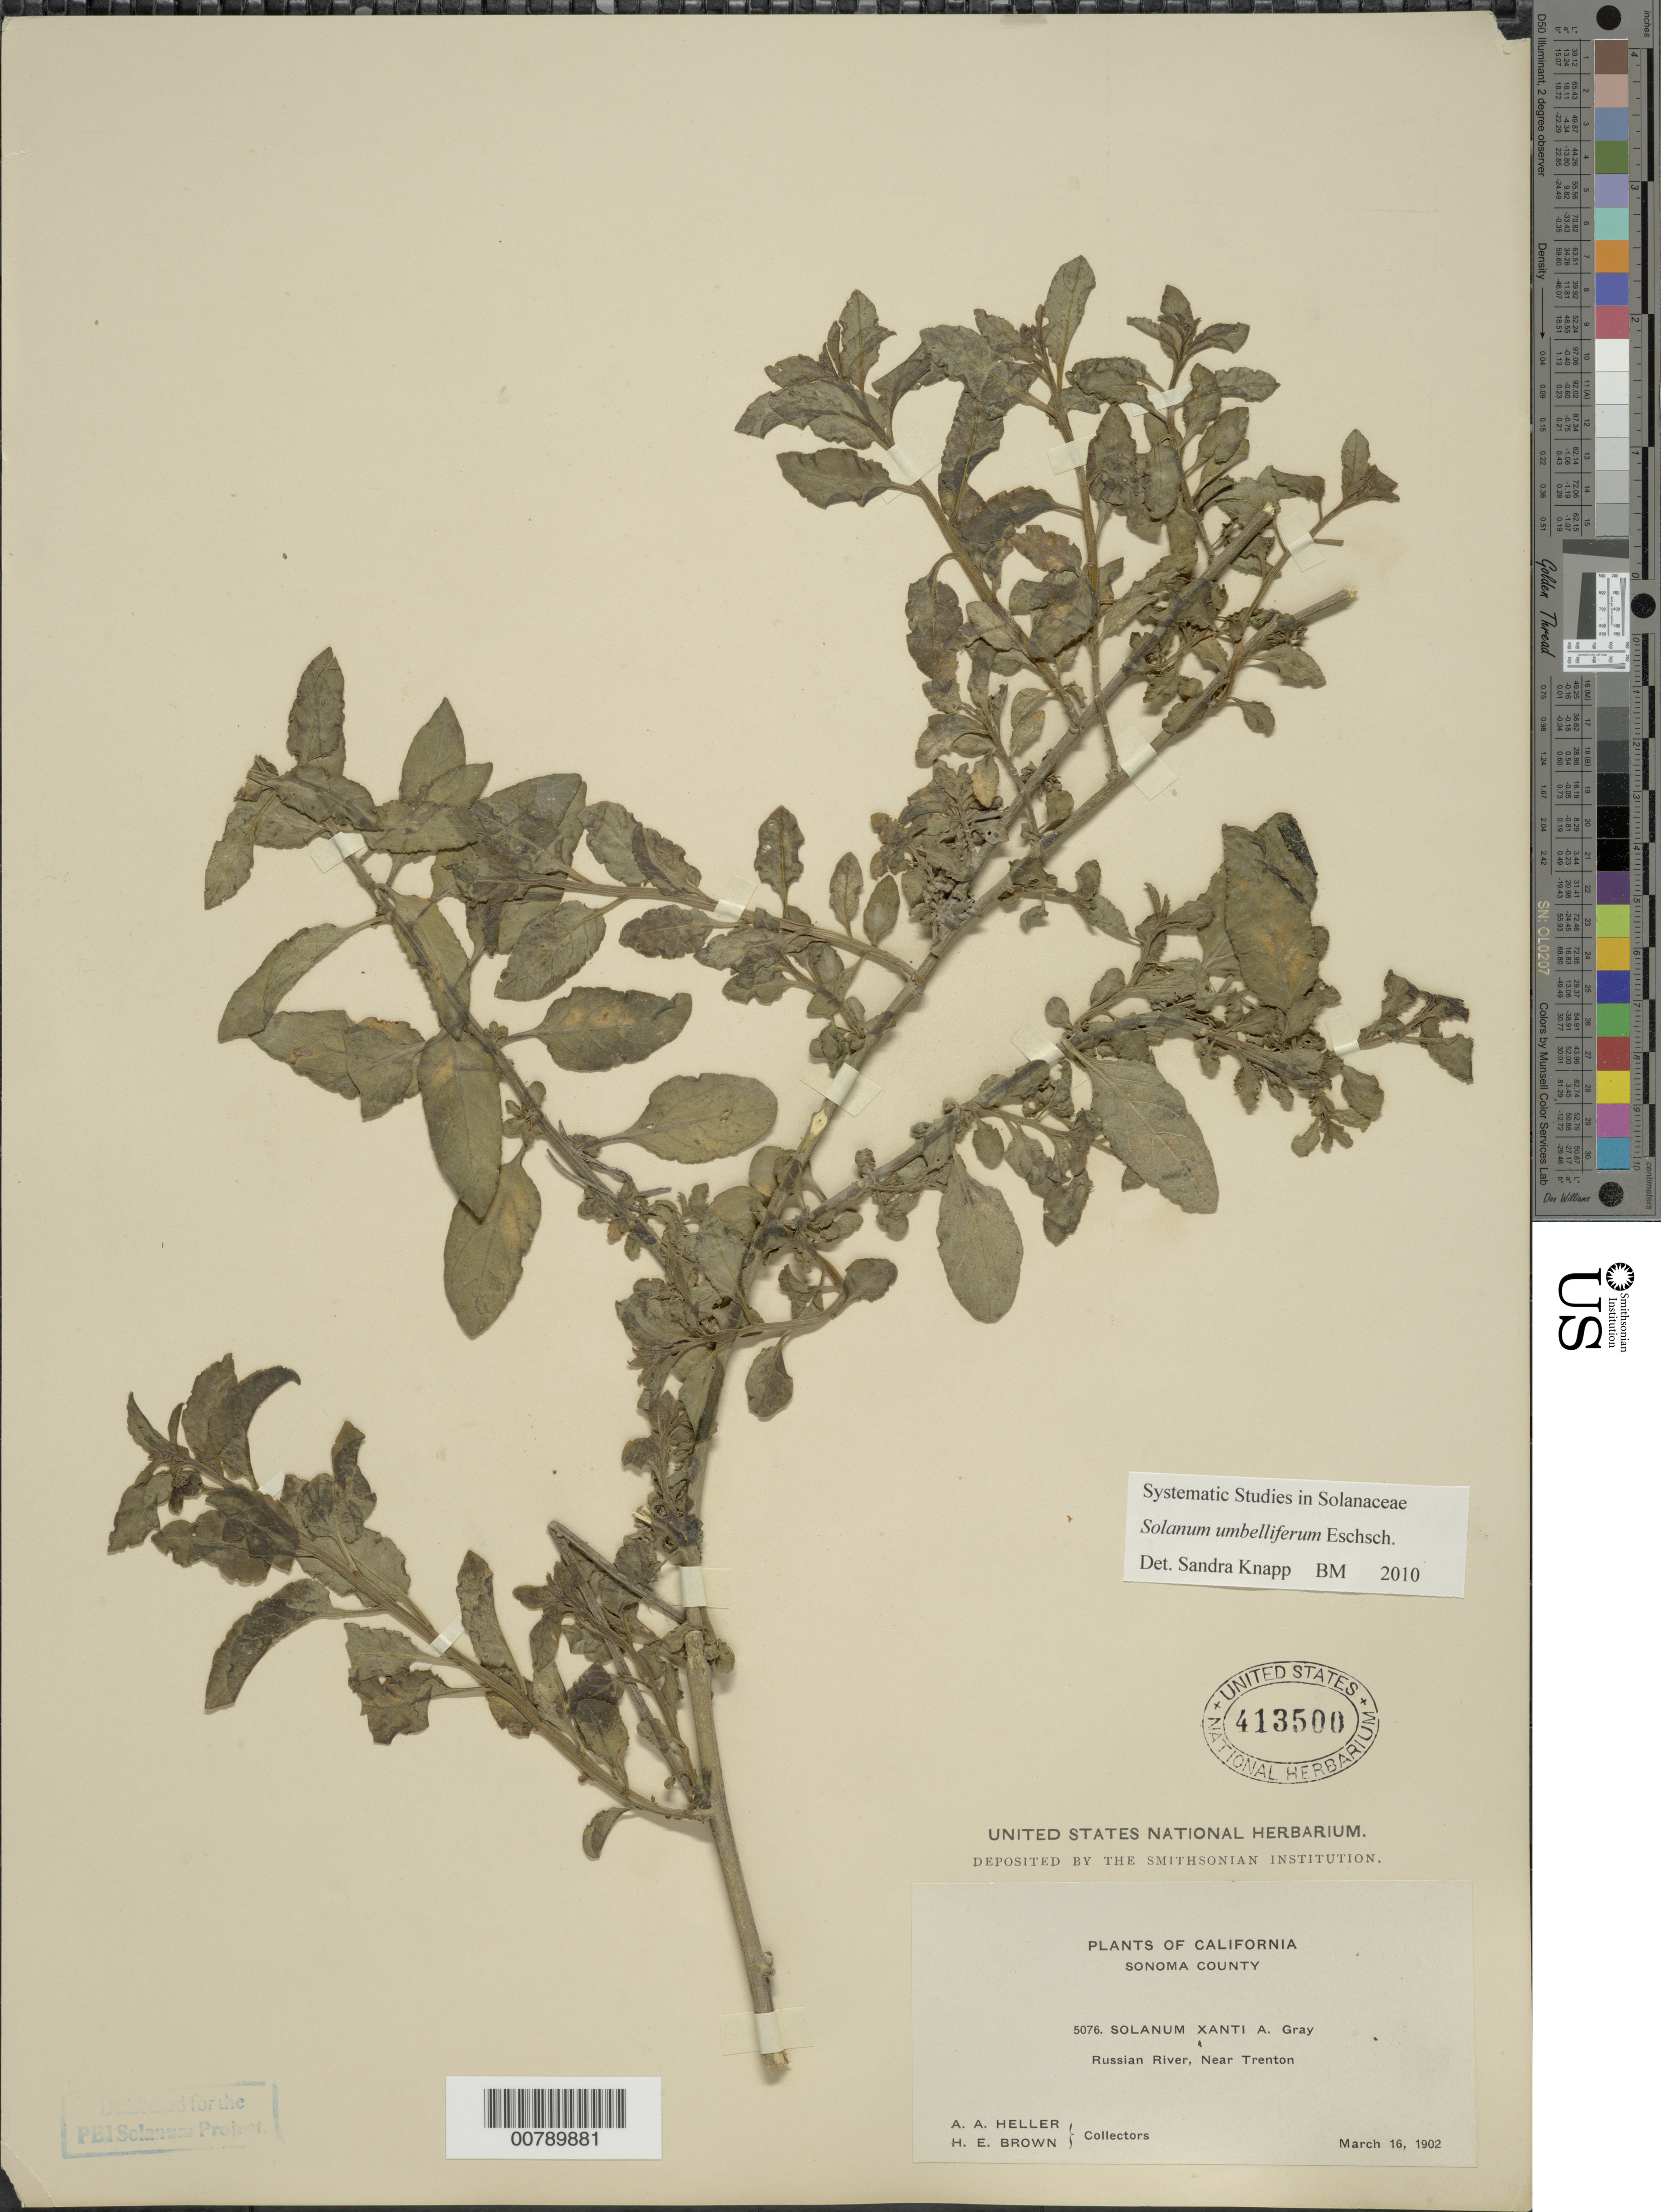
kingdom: Plantae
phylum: Tracheophyta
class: Magnoliopsida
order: Solanales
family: Solanaceae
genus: Solanum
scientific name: Solanum umbelliferum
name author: Eschsch.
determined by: Knapp, S. D.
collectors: A. A. Heller & H. E. Brown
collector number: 5076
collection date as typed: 16 Mar 1902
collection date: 1902-03-16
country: United States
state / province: California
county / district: Sonoma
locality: near Trenton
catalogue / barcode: US 413500